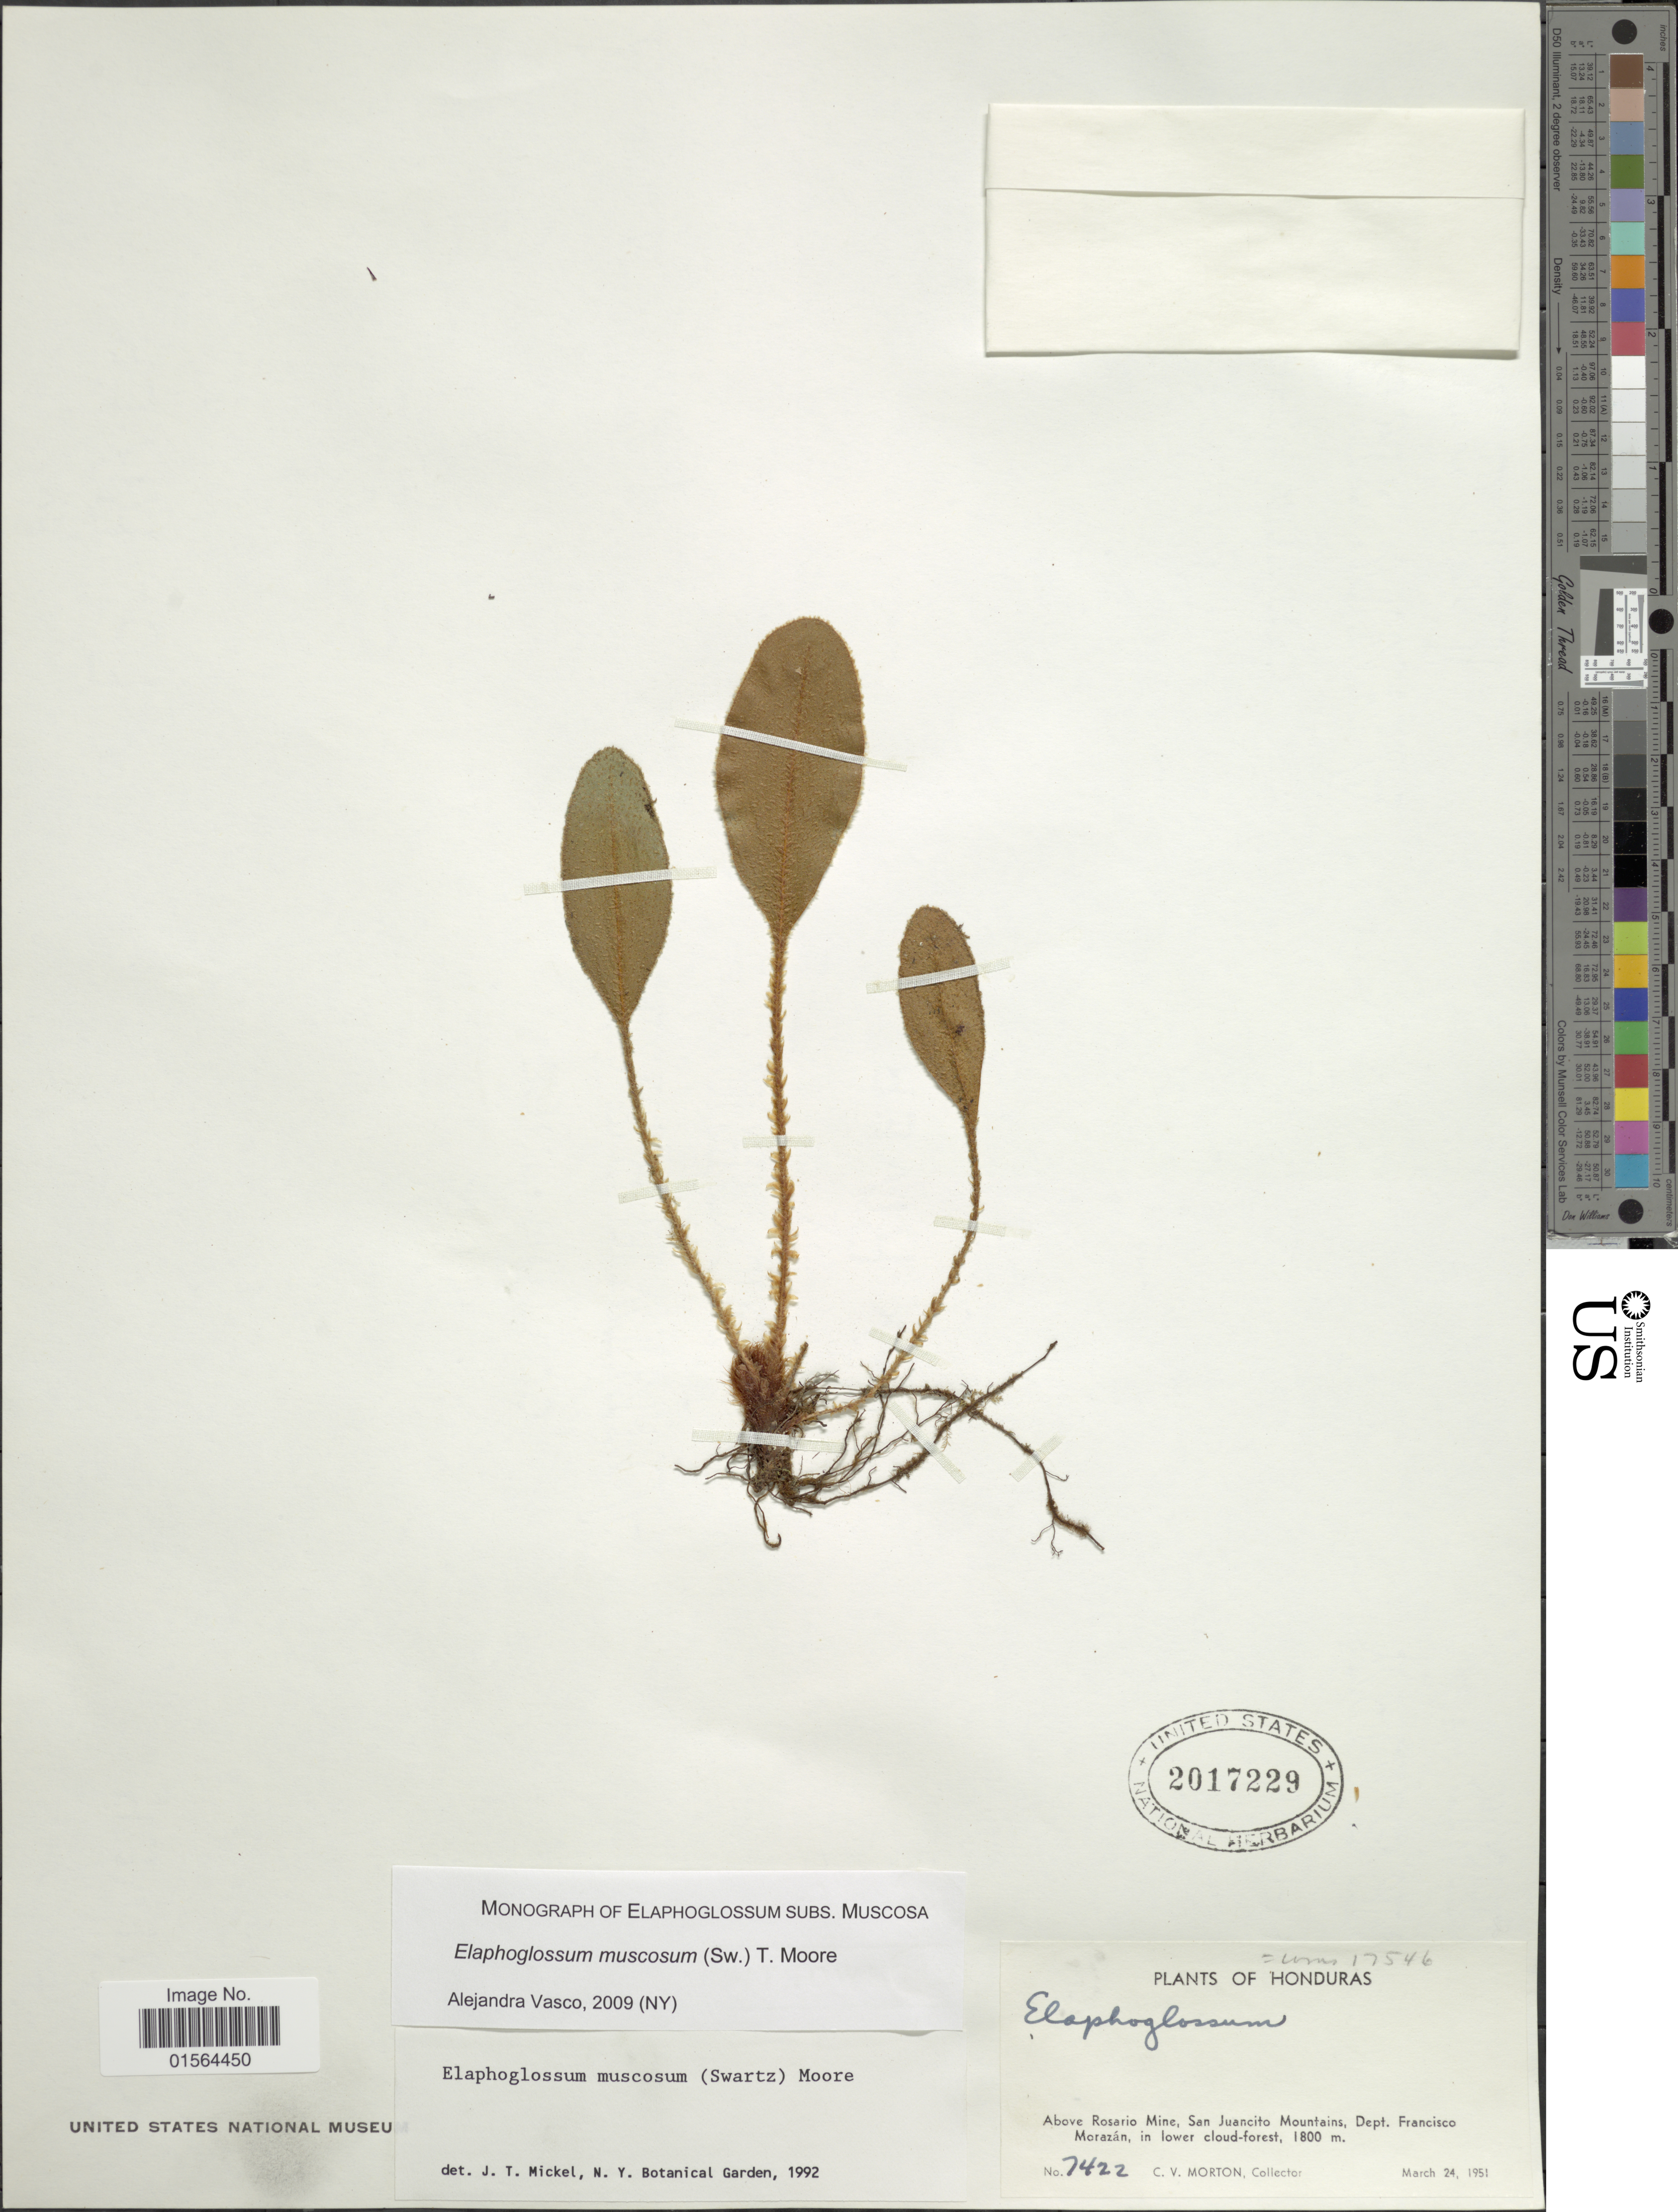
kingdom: Plantae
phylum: Tracheophyta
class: Polypodiopsida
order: Polypodiales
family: Dryopteridaceae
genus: Elaphoglossum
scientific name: Elaphoglossum muscosum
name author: (Sw.) T. Moore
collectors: C. V. Morton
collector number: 7422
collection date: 1951-03-24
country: Honduras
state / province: Fco. Morazán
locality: Above Rosario Mine, San Juancito Mountains, Dept. Francisco Morazan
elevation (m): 1800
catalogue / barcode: US 2017229